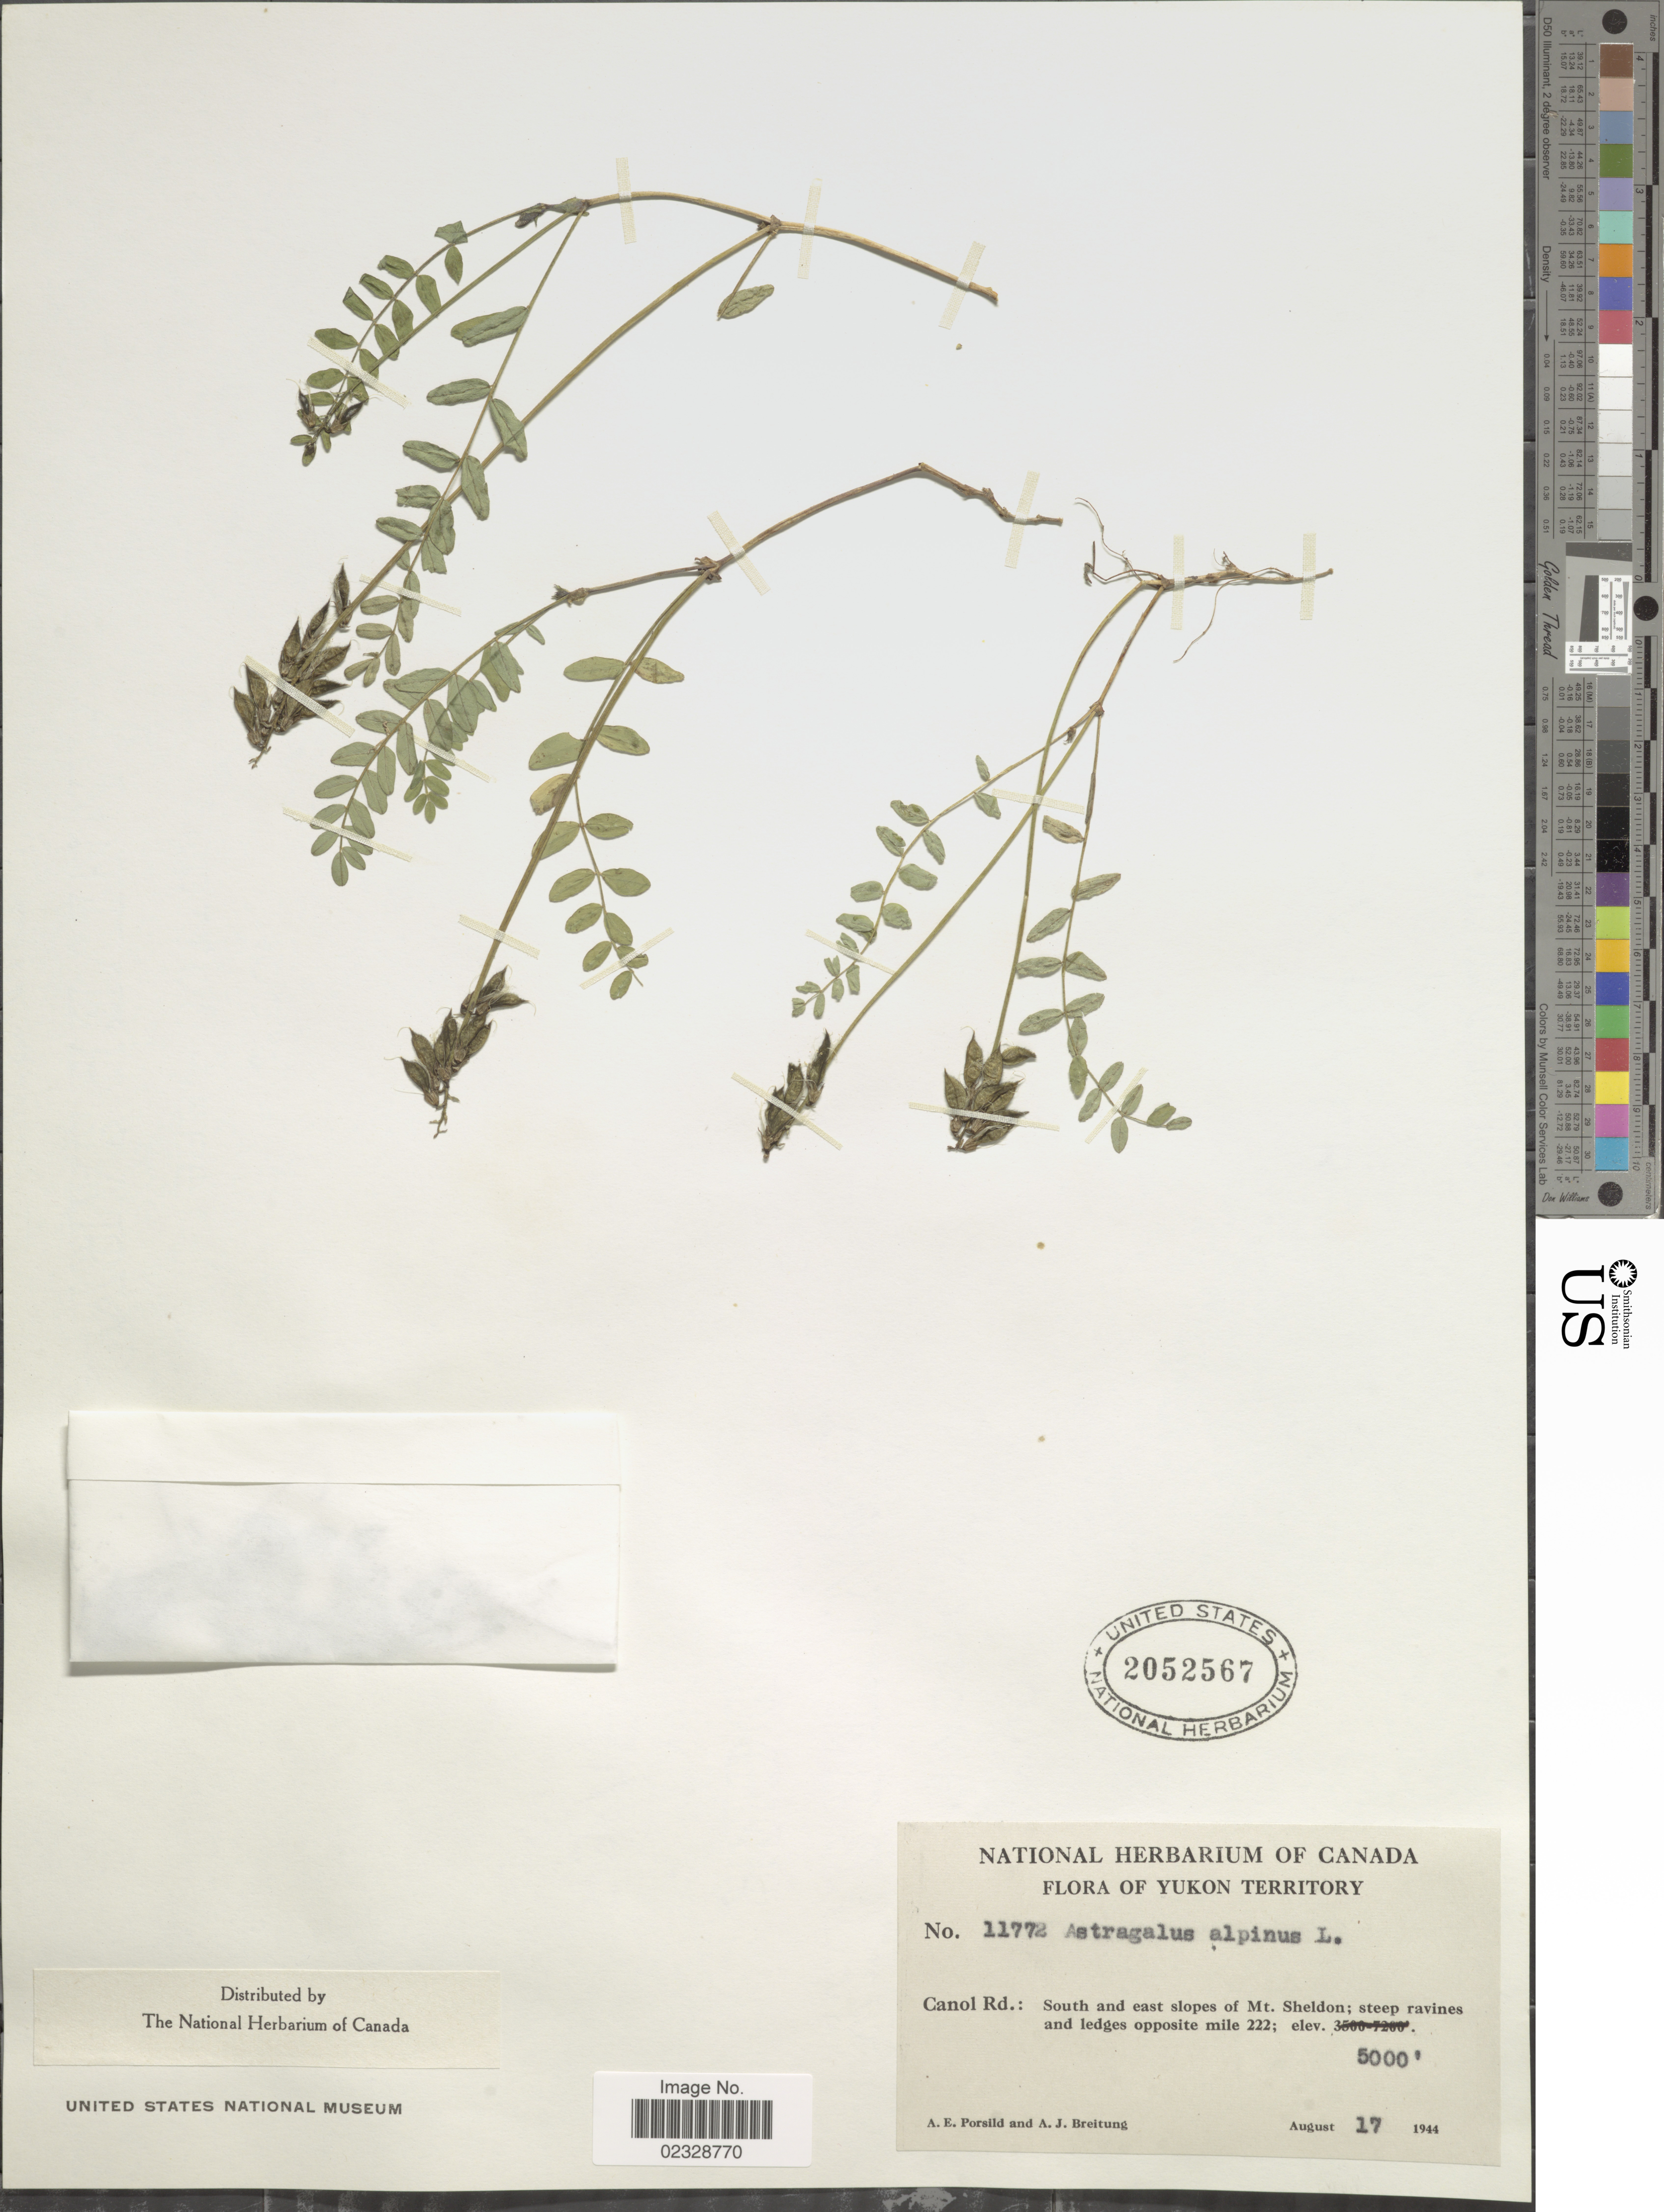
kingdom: Plantae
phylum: Tracheophyta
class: Magnoliopsida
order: Fabales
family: Fabaceae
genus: Astragalus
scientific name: Astragalus alpinus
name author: L.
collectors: A. E. Porsild & A. Breitung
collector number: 11772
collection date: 1944-08-17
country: Canada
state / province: Yukon Territory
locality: Canol Rd, south and east slopes of Mt. Sheldon, opposite mile 222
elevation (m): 1524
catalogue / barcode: US 2052567